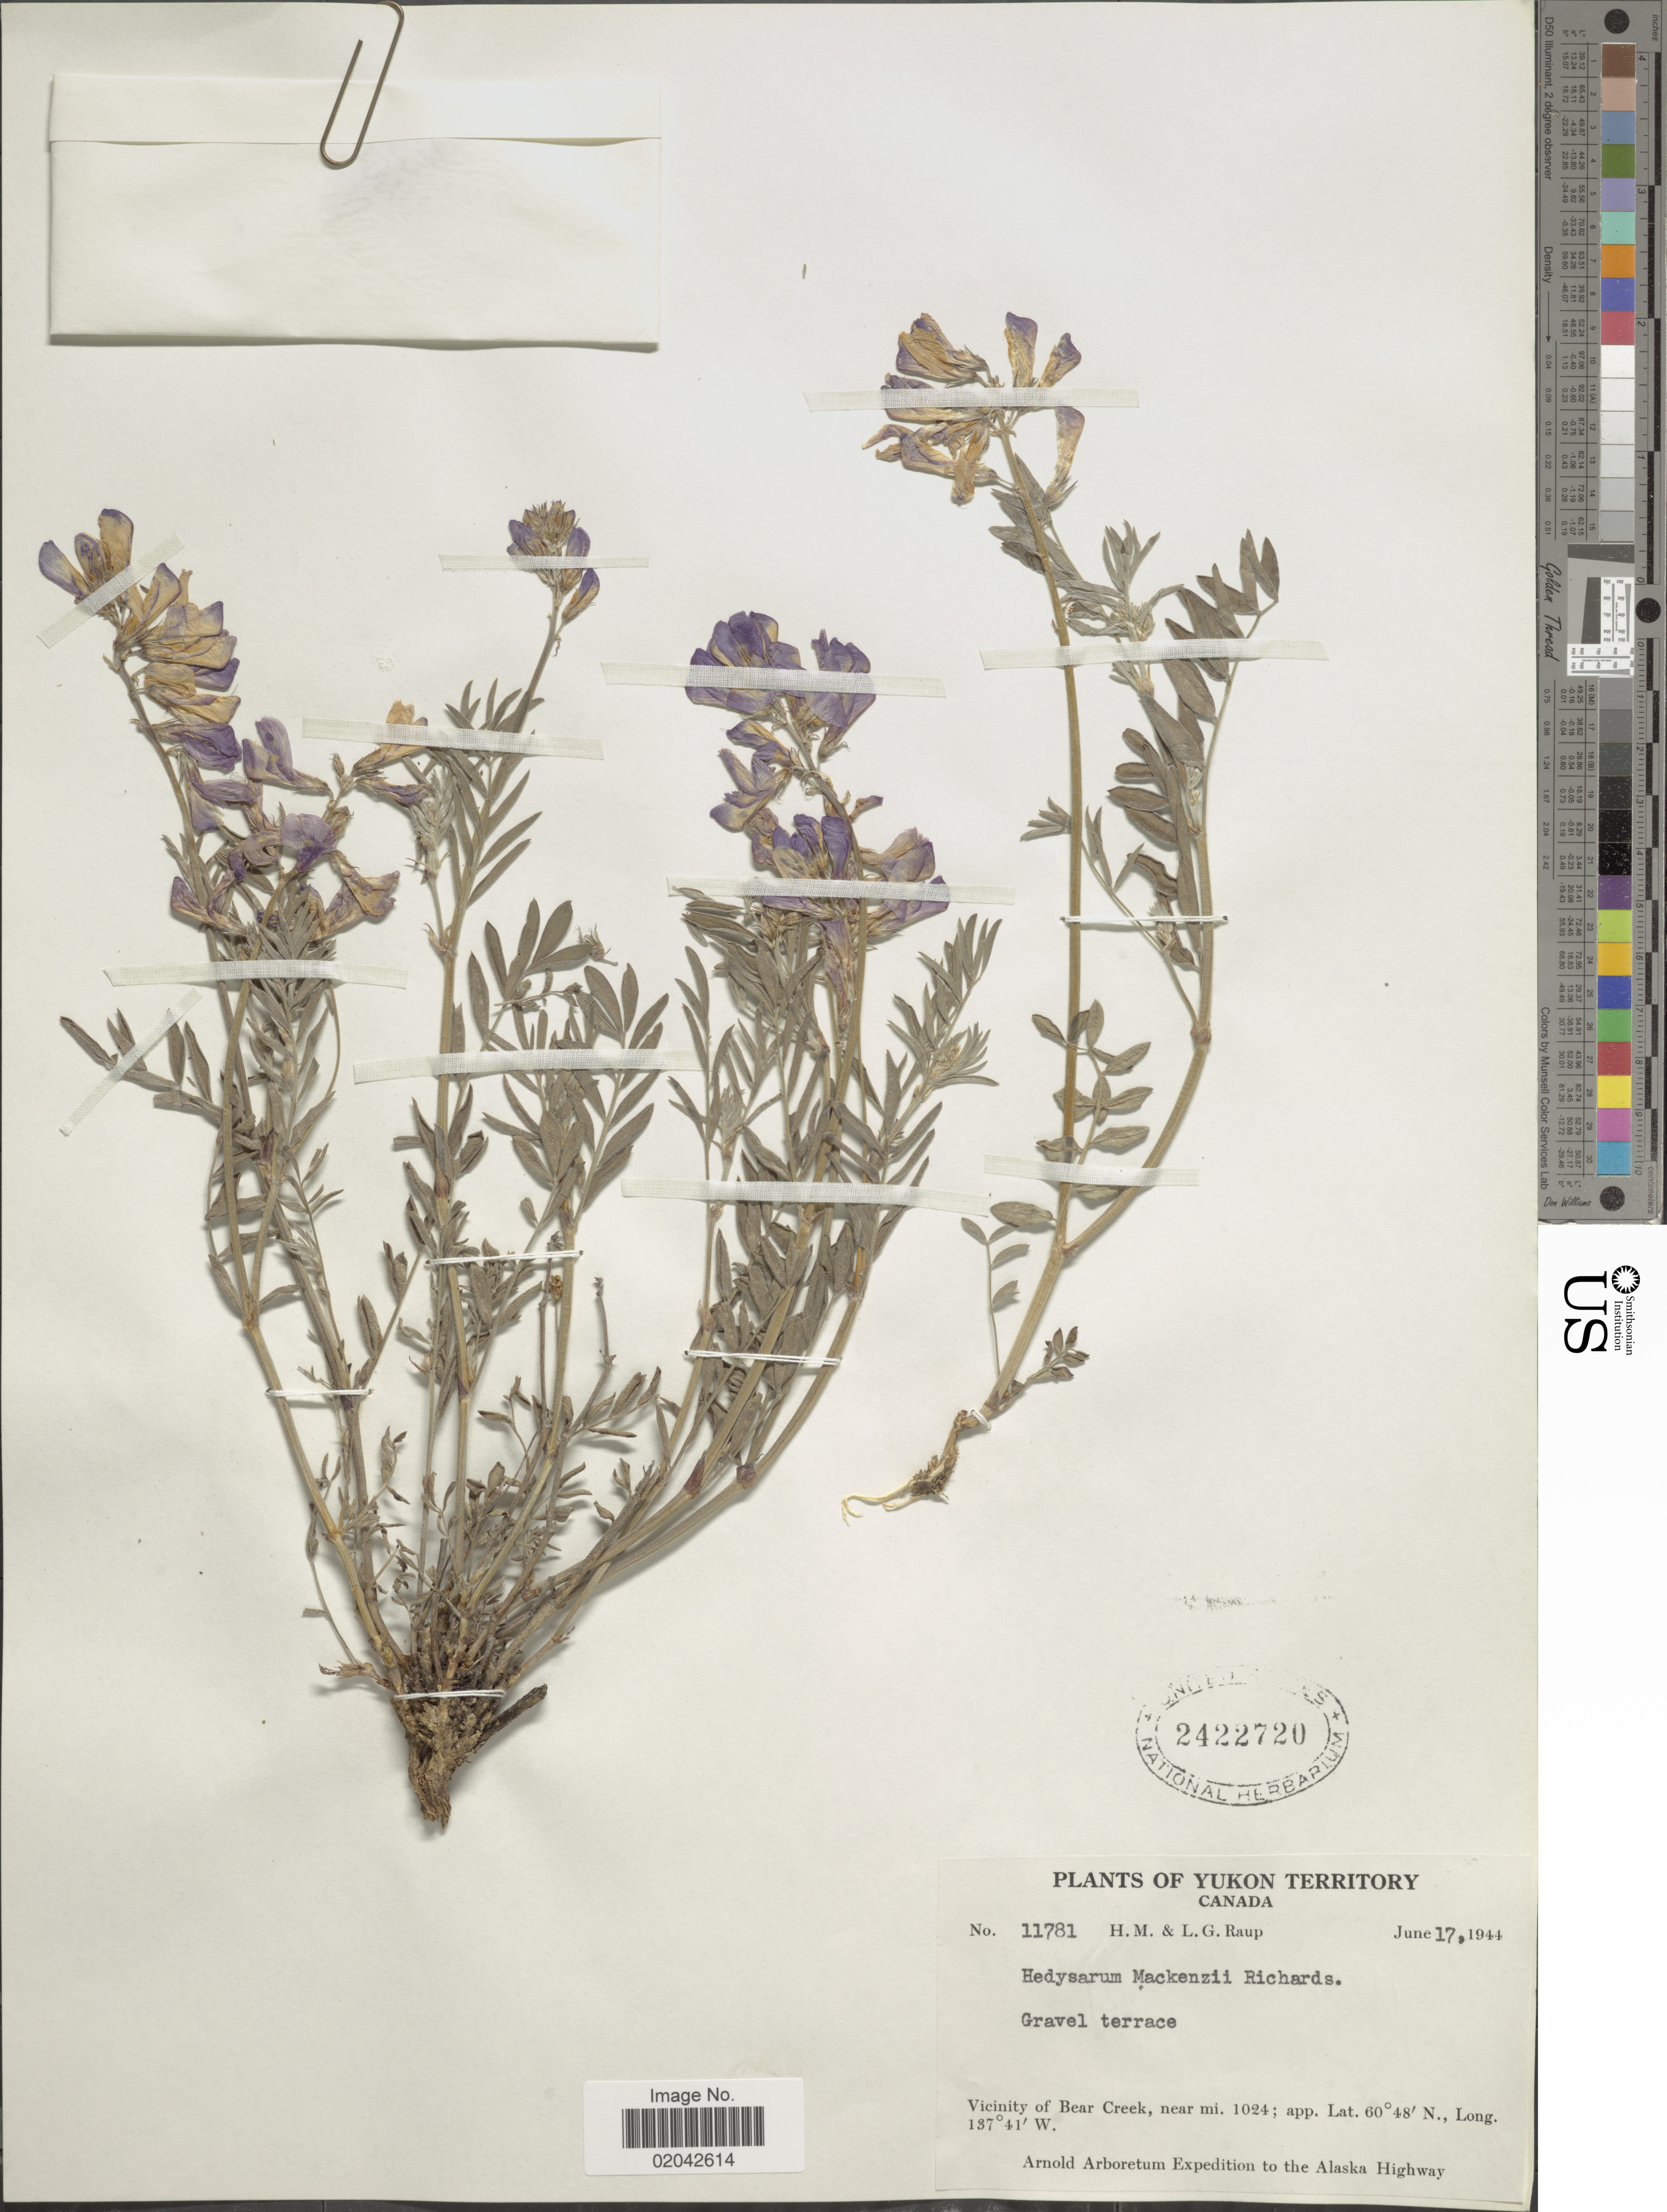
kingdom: Plantae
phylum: Tracheophyta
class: Magnoliopsida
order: Fabales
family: Fabaceae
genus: Hedysarum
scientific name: Hedysarum mackenziei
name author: Richardson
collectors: H. Raup & L. Raup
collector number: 11781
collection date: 1944-06-17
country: Canada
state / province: Yukon Territory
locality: Vicinity of Bear Creek, near mi. 1024.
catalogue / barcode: US 2422720